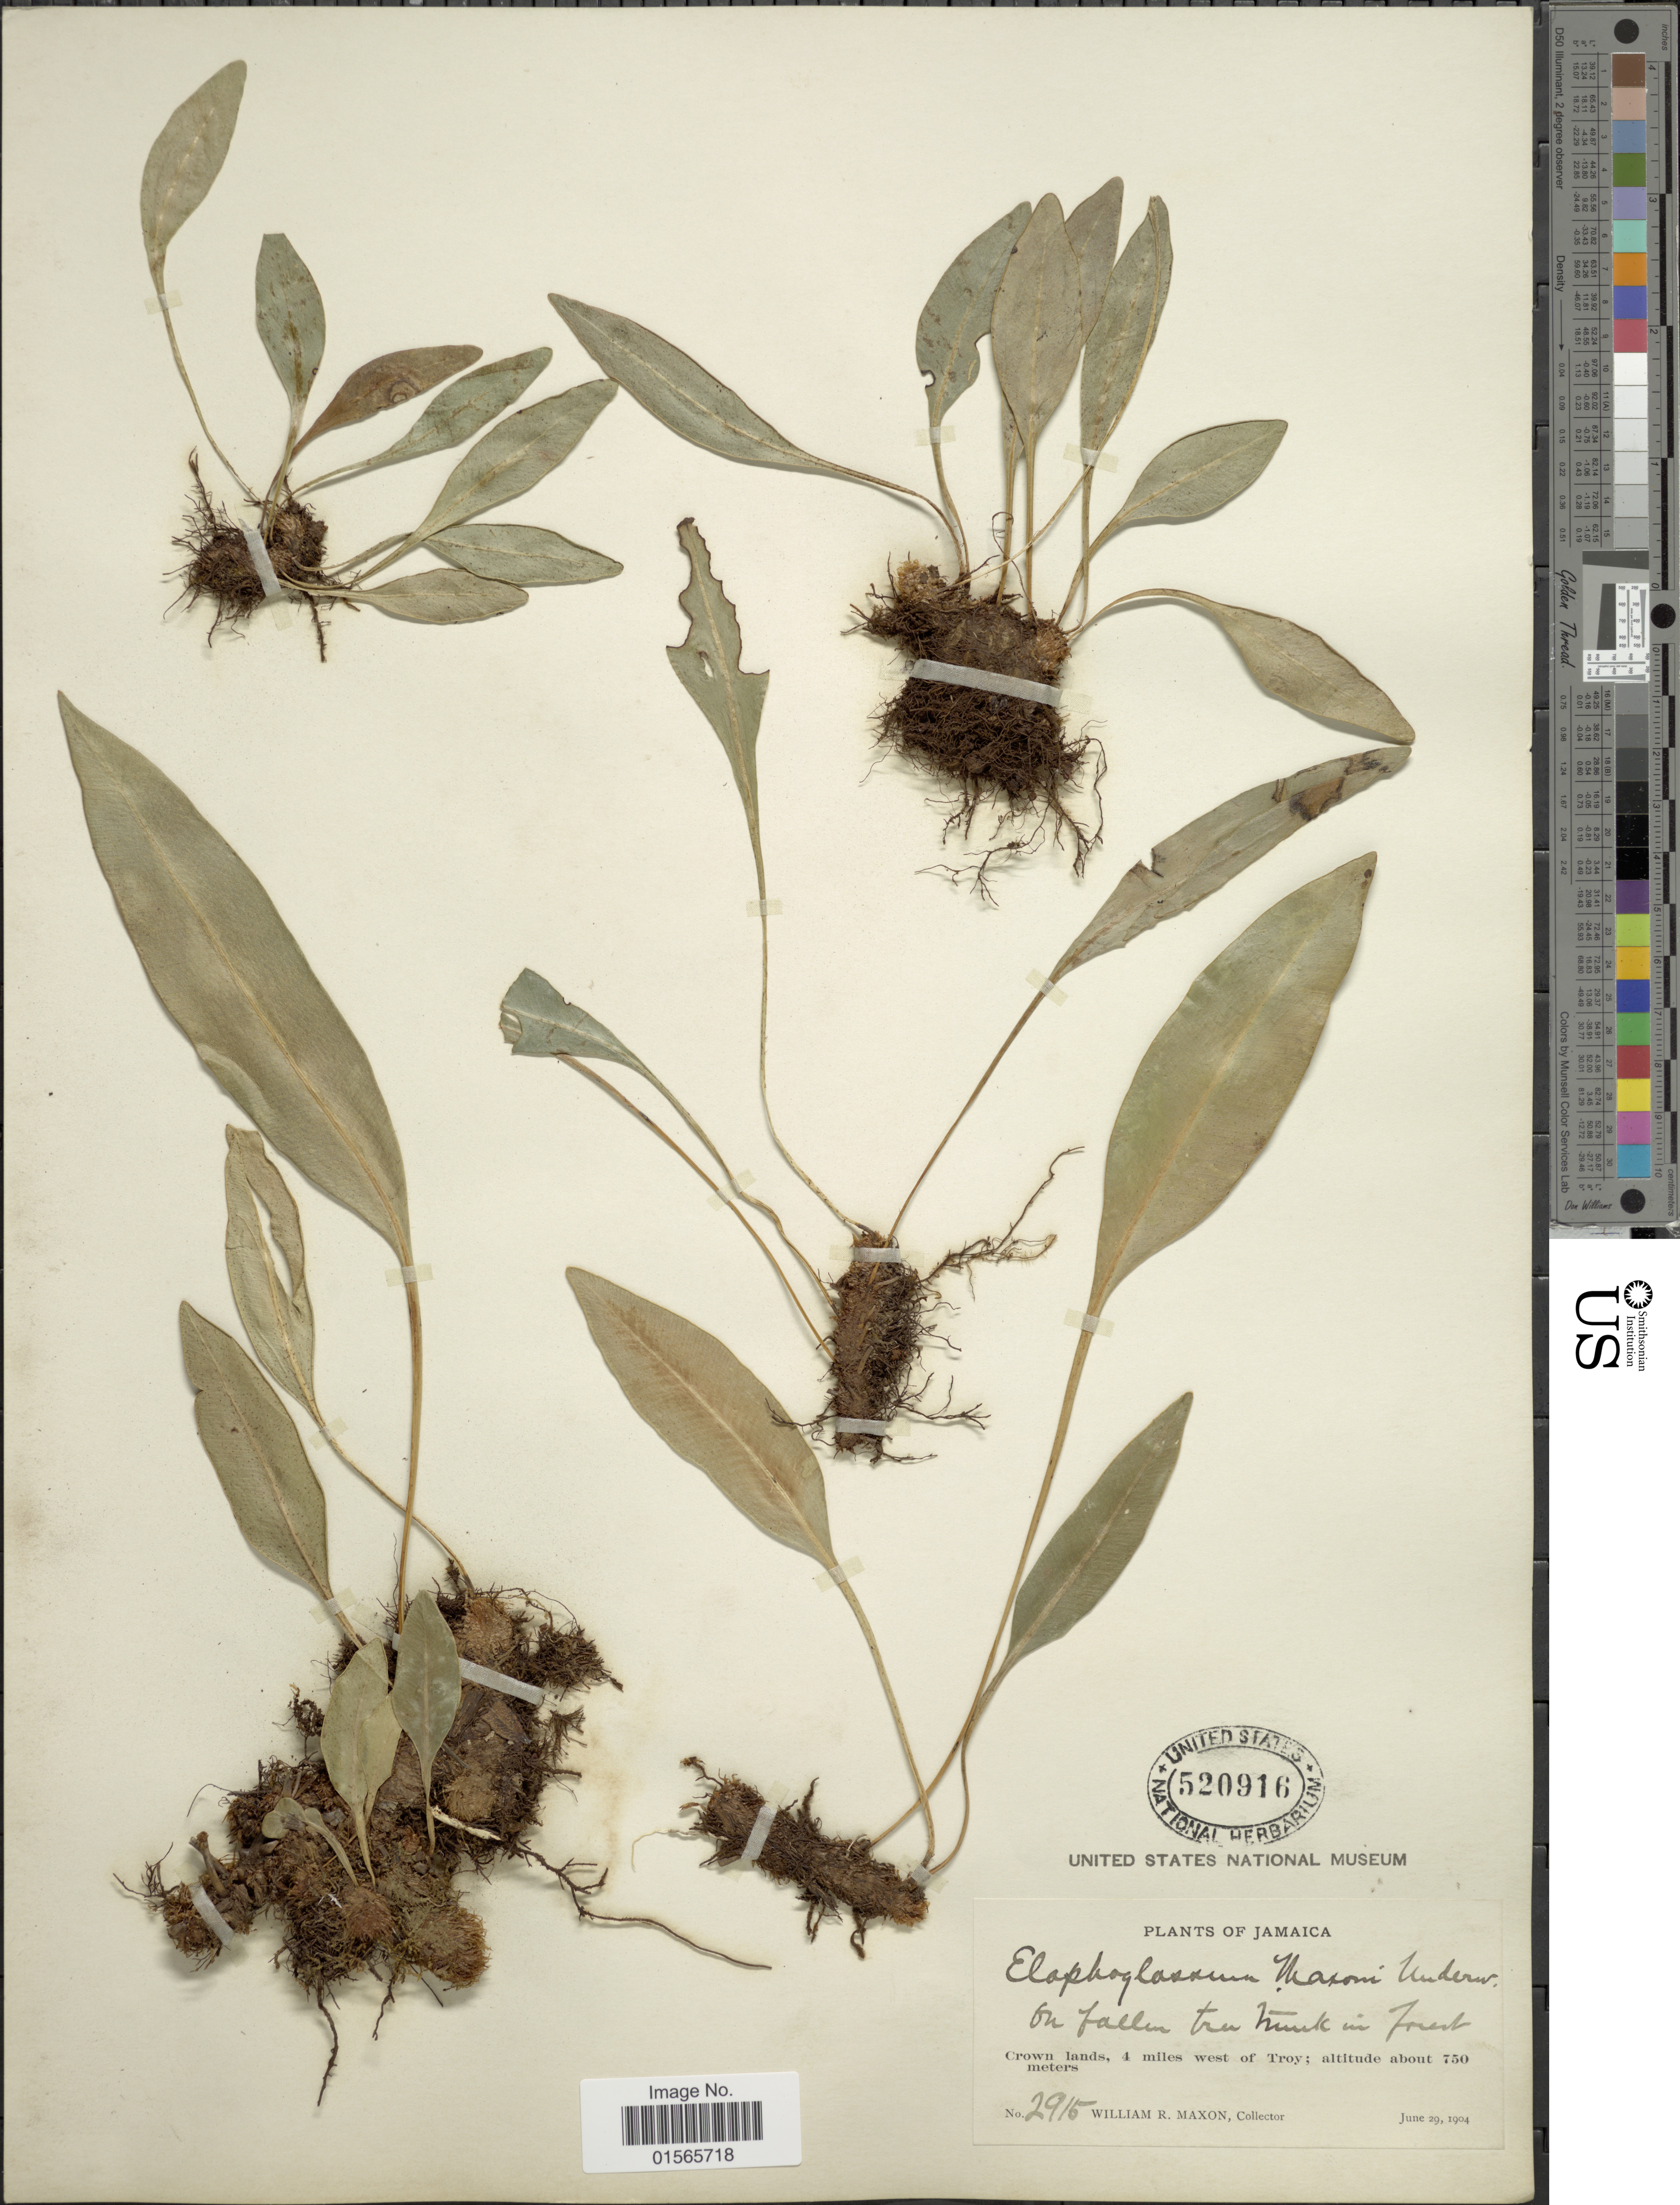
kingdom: Plantae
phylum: Tracheophyta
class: Polypodiopsida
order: Polypodiales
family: Dryopteridaceae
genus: Elaphoglossum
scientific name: Elaphoglossum maxonii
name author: Underw. ex C.V. Morton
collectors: W. R. Maxon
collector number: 2915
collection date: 1904-06-29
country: Jamaica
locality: Crown lands, 4 miles west of Troy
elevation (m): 750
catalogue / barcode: US 520916